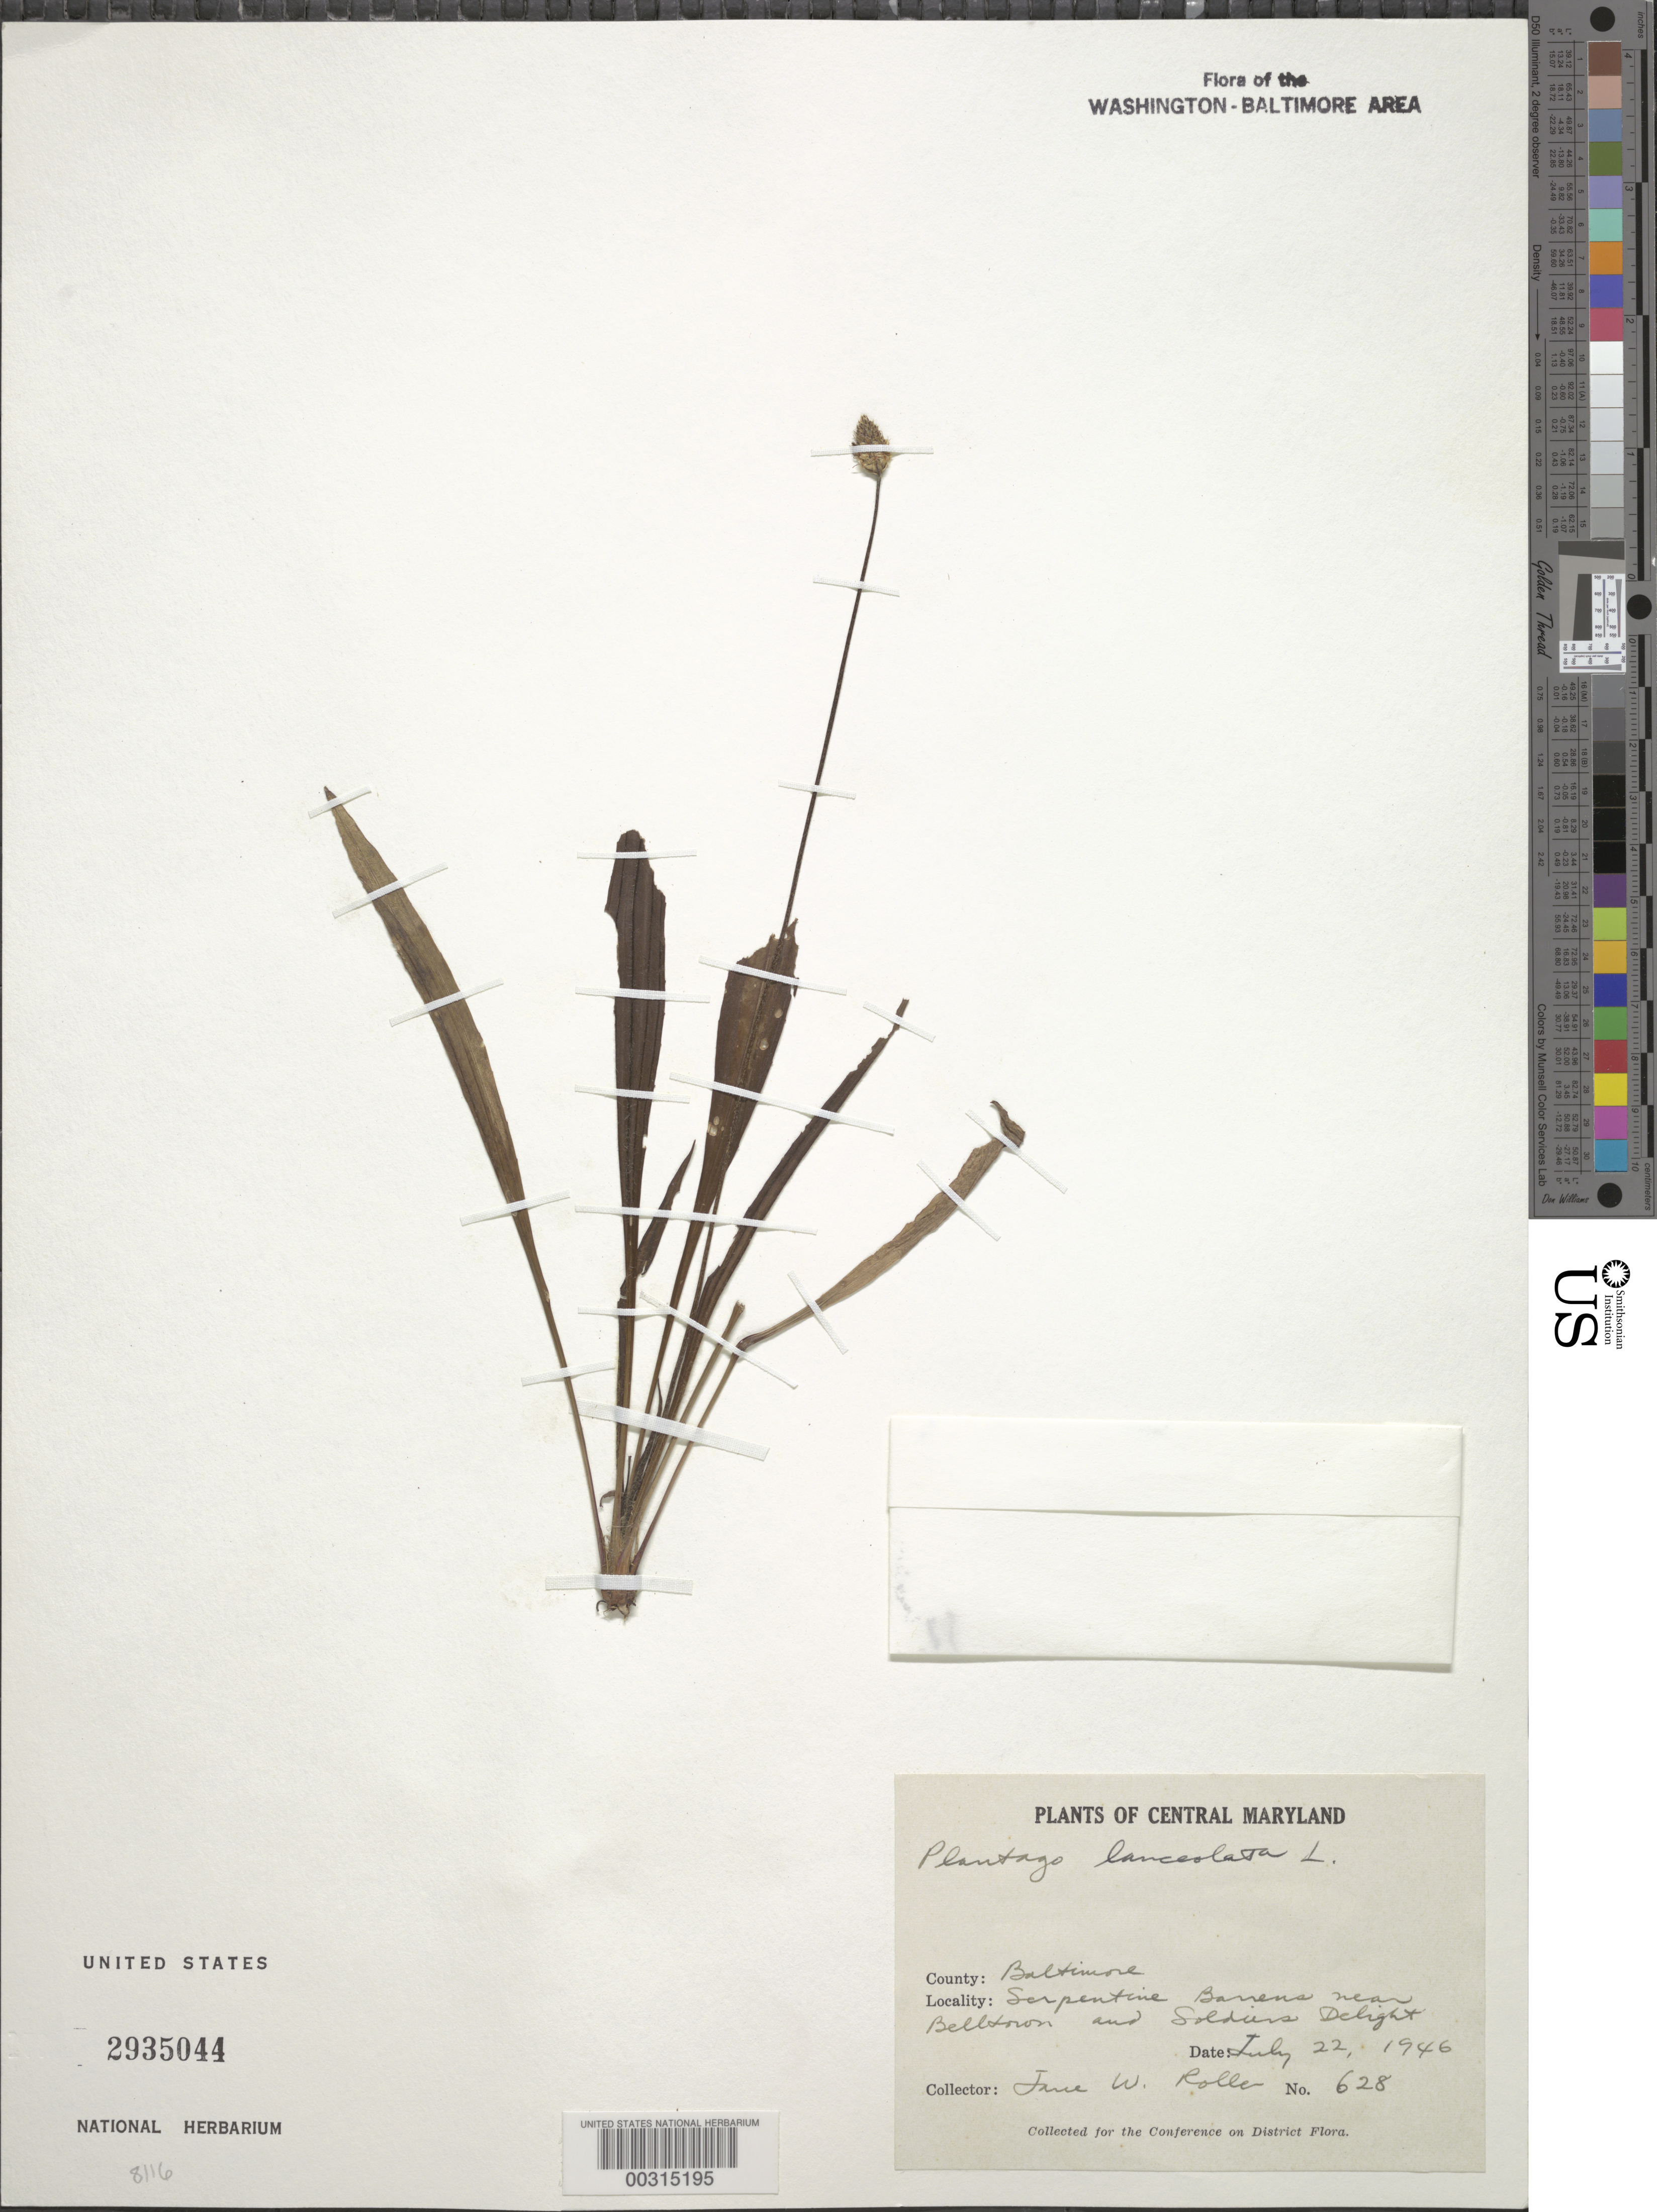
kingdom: Plantae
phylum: Tracheophyta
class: Magnoliopsida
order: Lamiales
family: Plantaginaceae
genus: Plantago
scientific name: Plantago lanceolata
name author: L.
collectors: J. W. Roller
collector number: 628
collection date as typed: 22 Jul 1946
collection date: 1946-07-22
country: United States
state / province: Maryland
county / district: Baltimore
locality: Near Belltown and Soldiers Delight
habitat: Serpentine barrens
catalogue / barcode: US 2935044